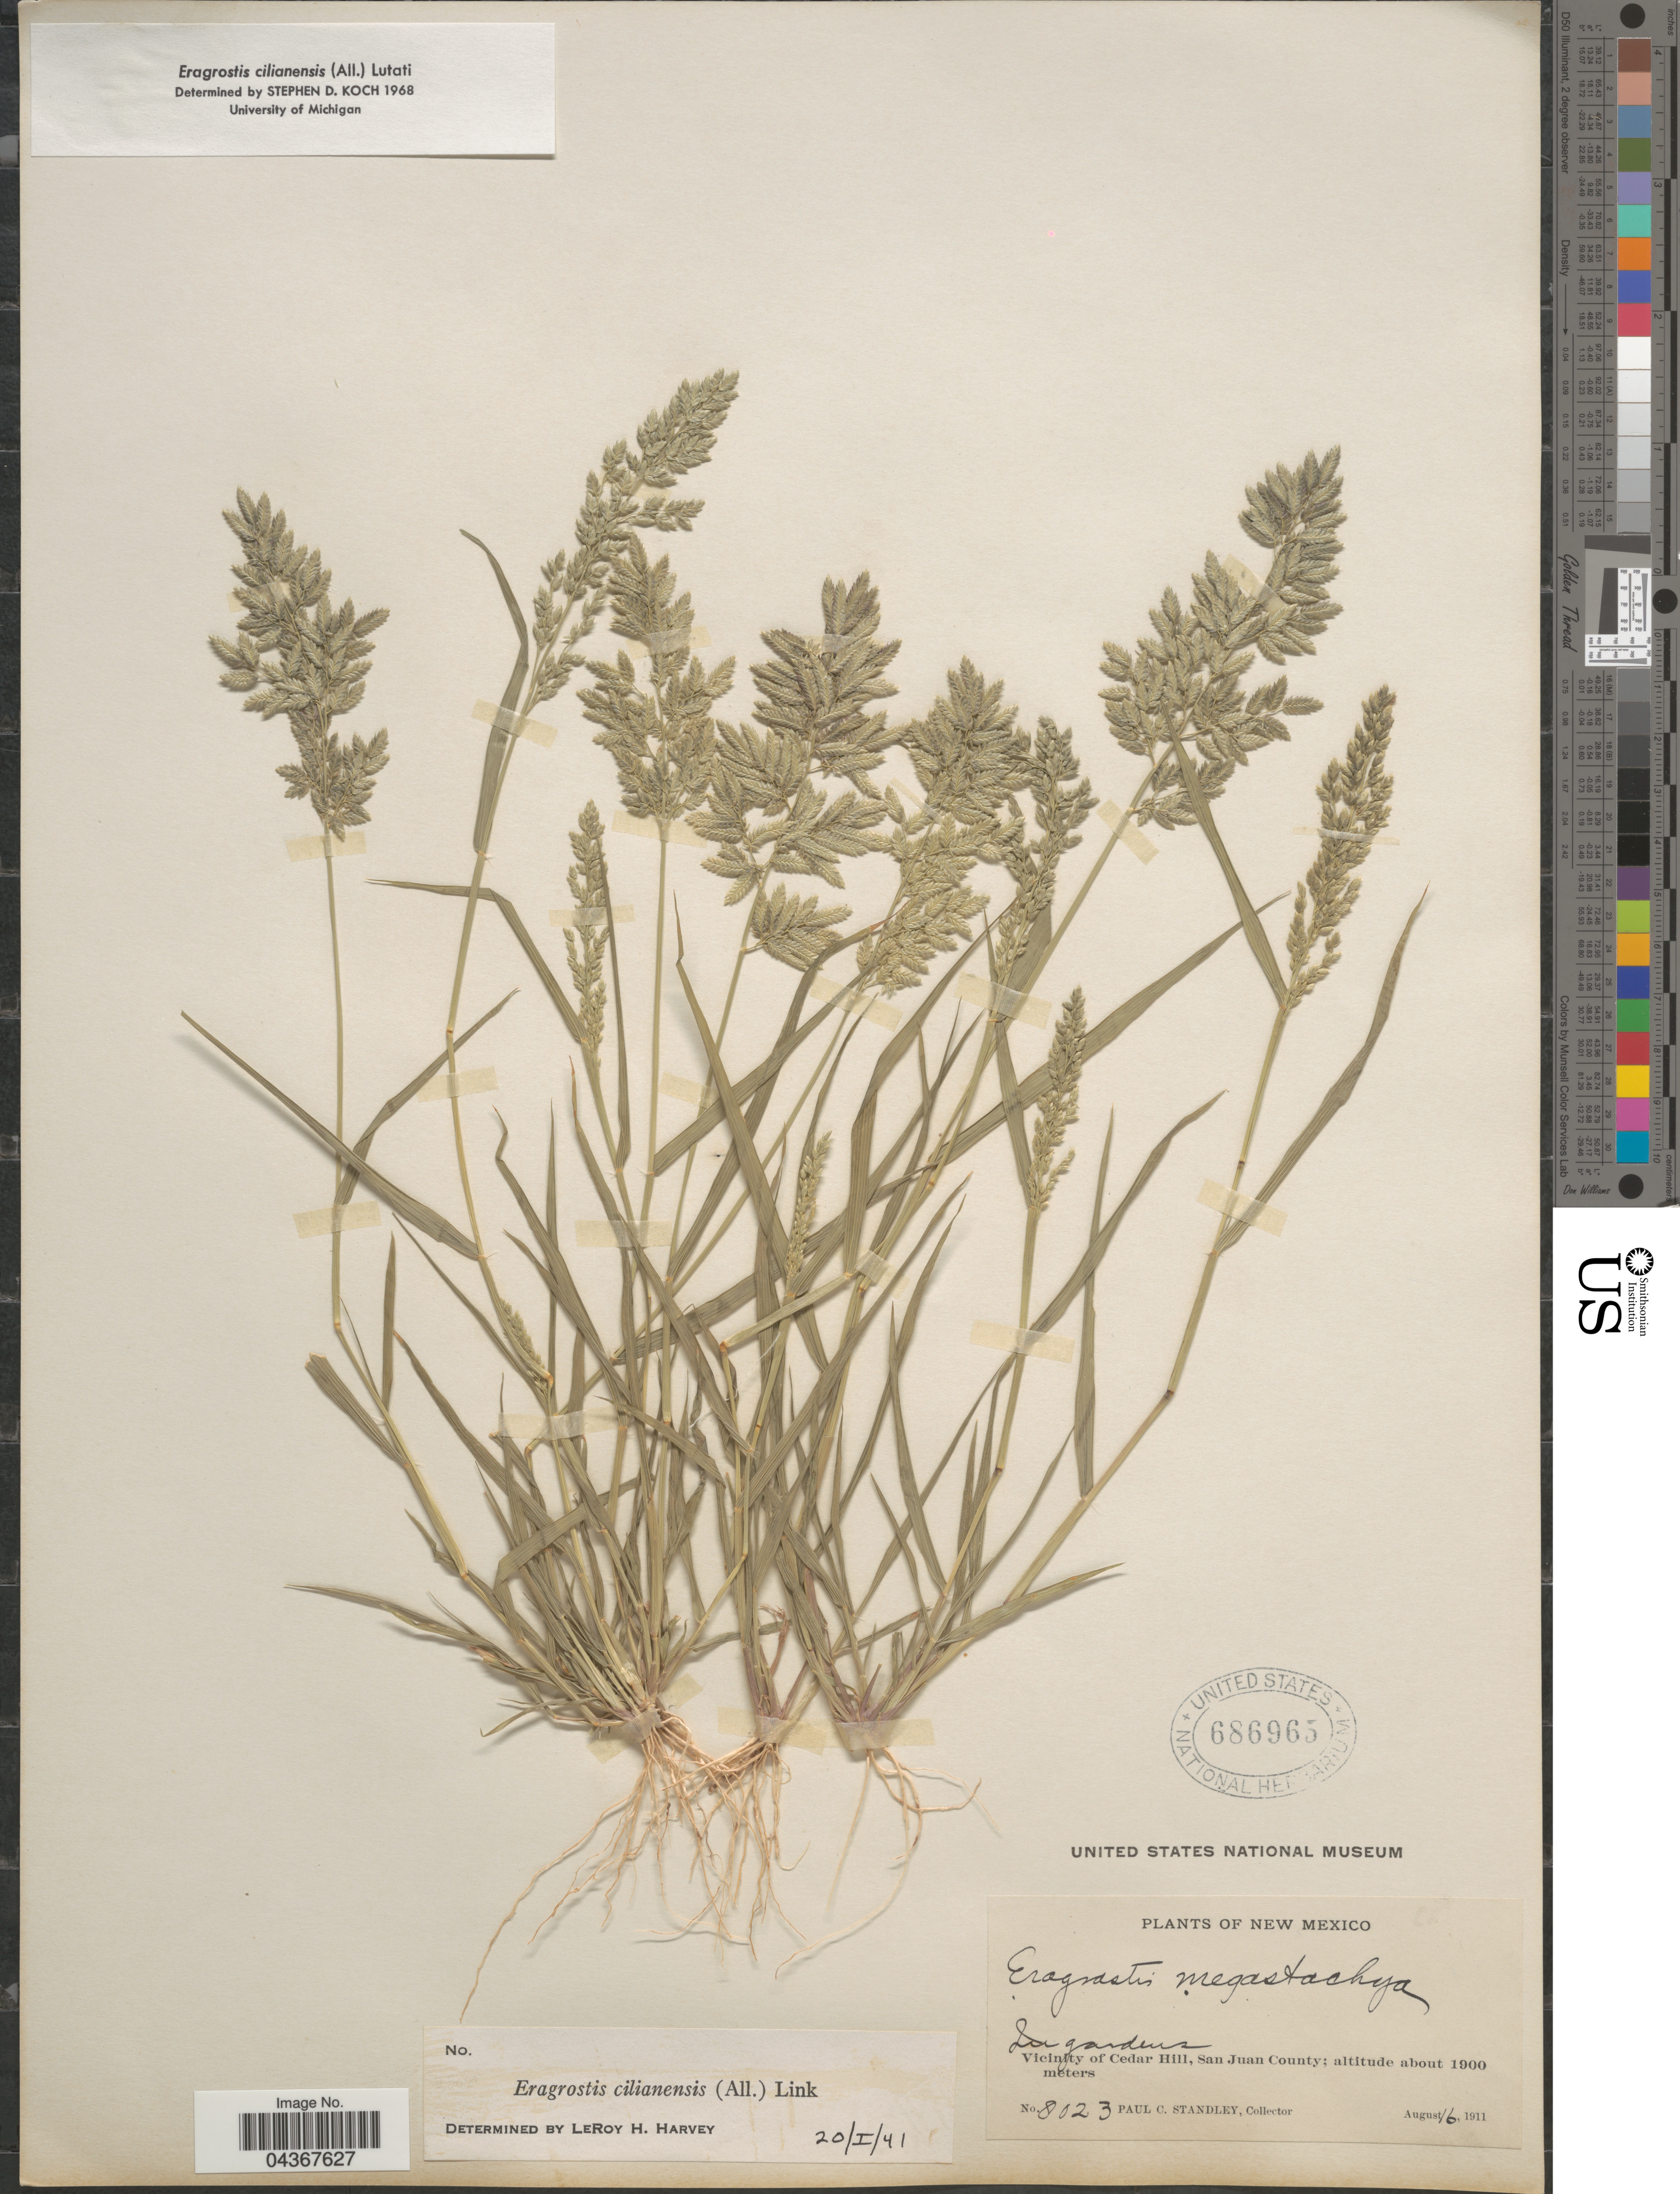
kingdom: Plantae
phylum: Tracheophyta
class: Liliopsida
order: Poales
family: Poaceae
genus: Eragrostis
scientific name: Eragrostis cilianensis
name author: (Bellardi) Vignolo ex Janch.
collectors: P. C. Standley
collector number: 8023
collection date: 1911-08-16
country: United States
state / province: New Mexico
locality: In gardens. Vicinity of Cedar Hill, San Juan County.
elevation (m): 1900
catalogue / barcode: US 686965